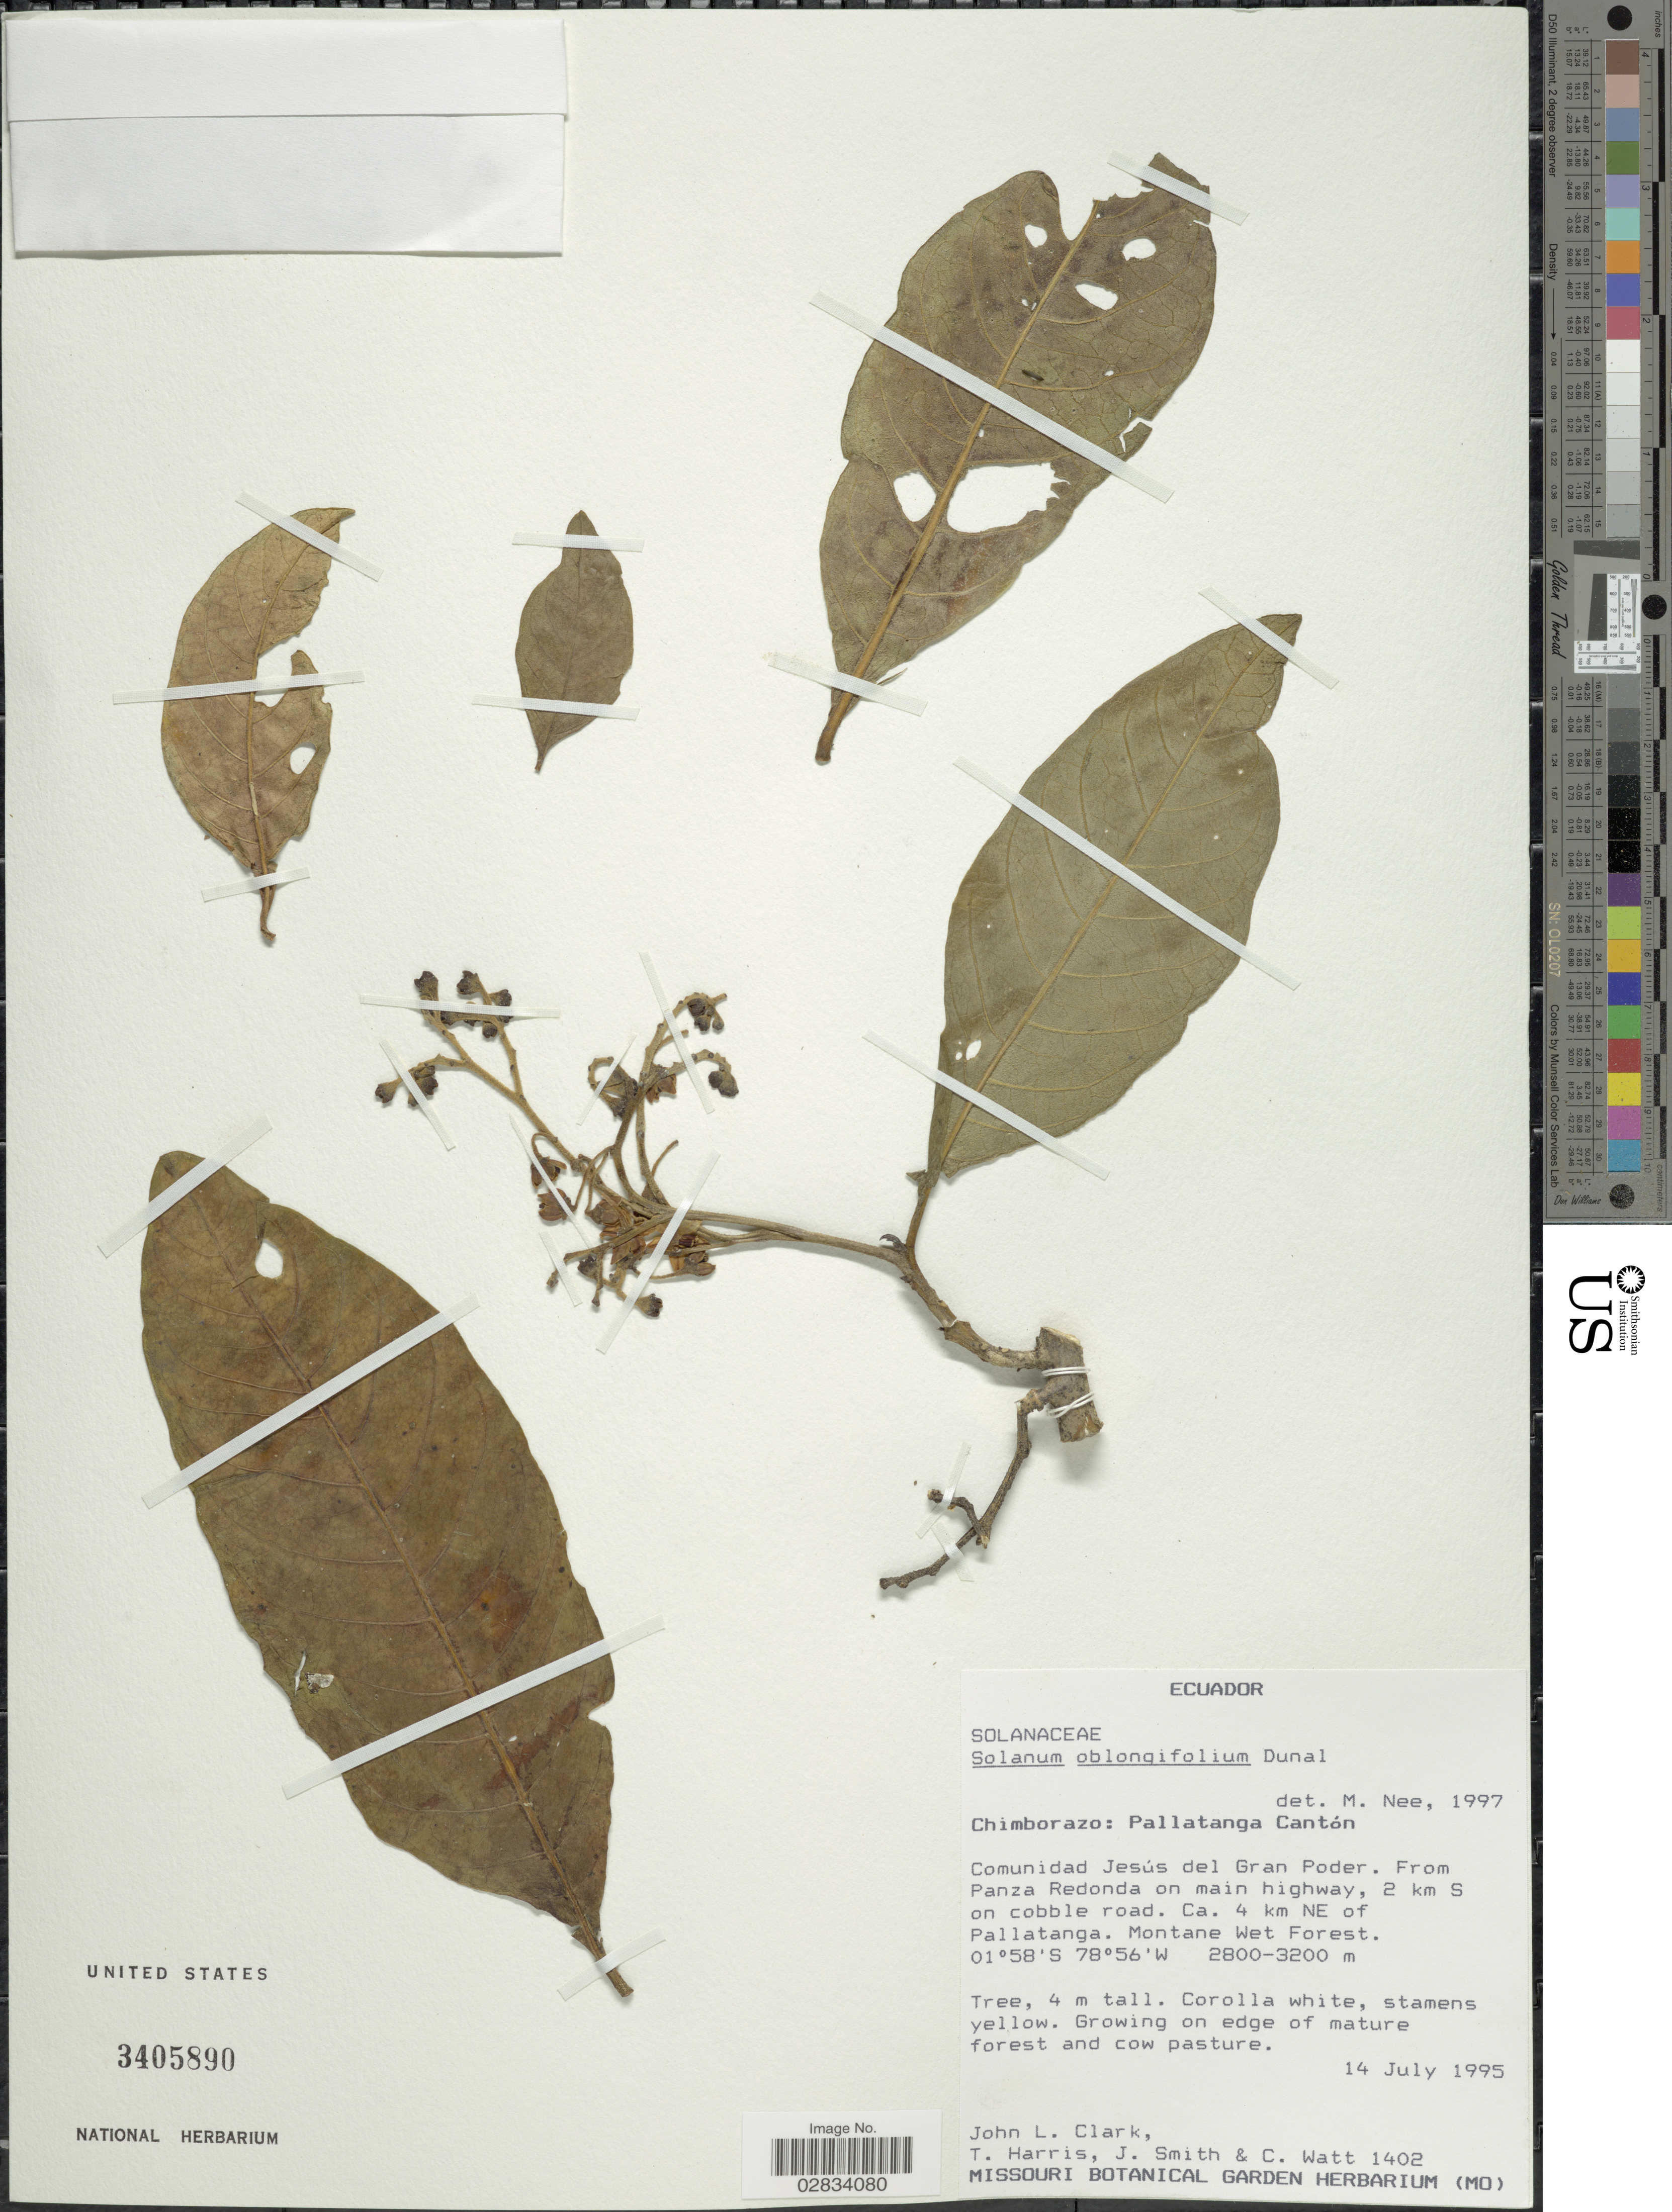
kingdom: Plantae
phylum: Tracheophyta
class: Magnoliopsida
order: Solanales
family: Solanaceae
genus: Solanum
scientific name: Solanum oblongifolium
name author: Duval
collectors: J. L. Clark, T. Harris, J. Smith & C. Watt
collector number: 1402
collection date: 1995-07-14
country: Ecuador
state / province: Chimborazo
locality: Pallatanga Cantón, Comunidad Jesús del Gran Poder, from Panza Redonda on main highway, 2 km S on cobble road, Ca. 4 km NE of Pallatanga.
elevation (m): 2800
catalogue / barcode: US 3405890